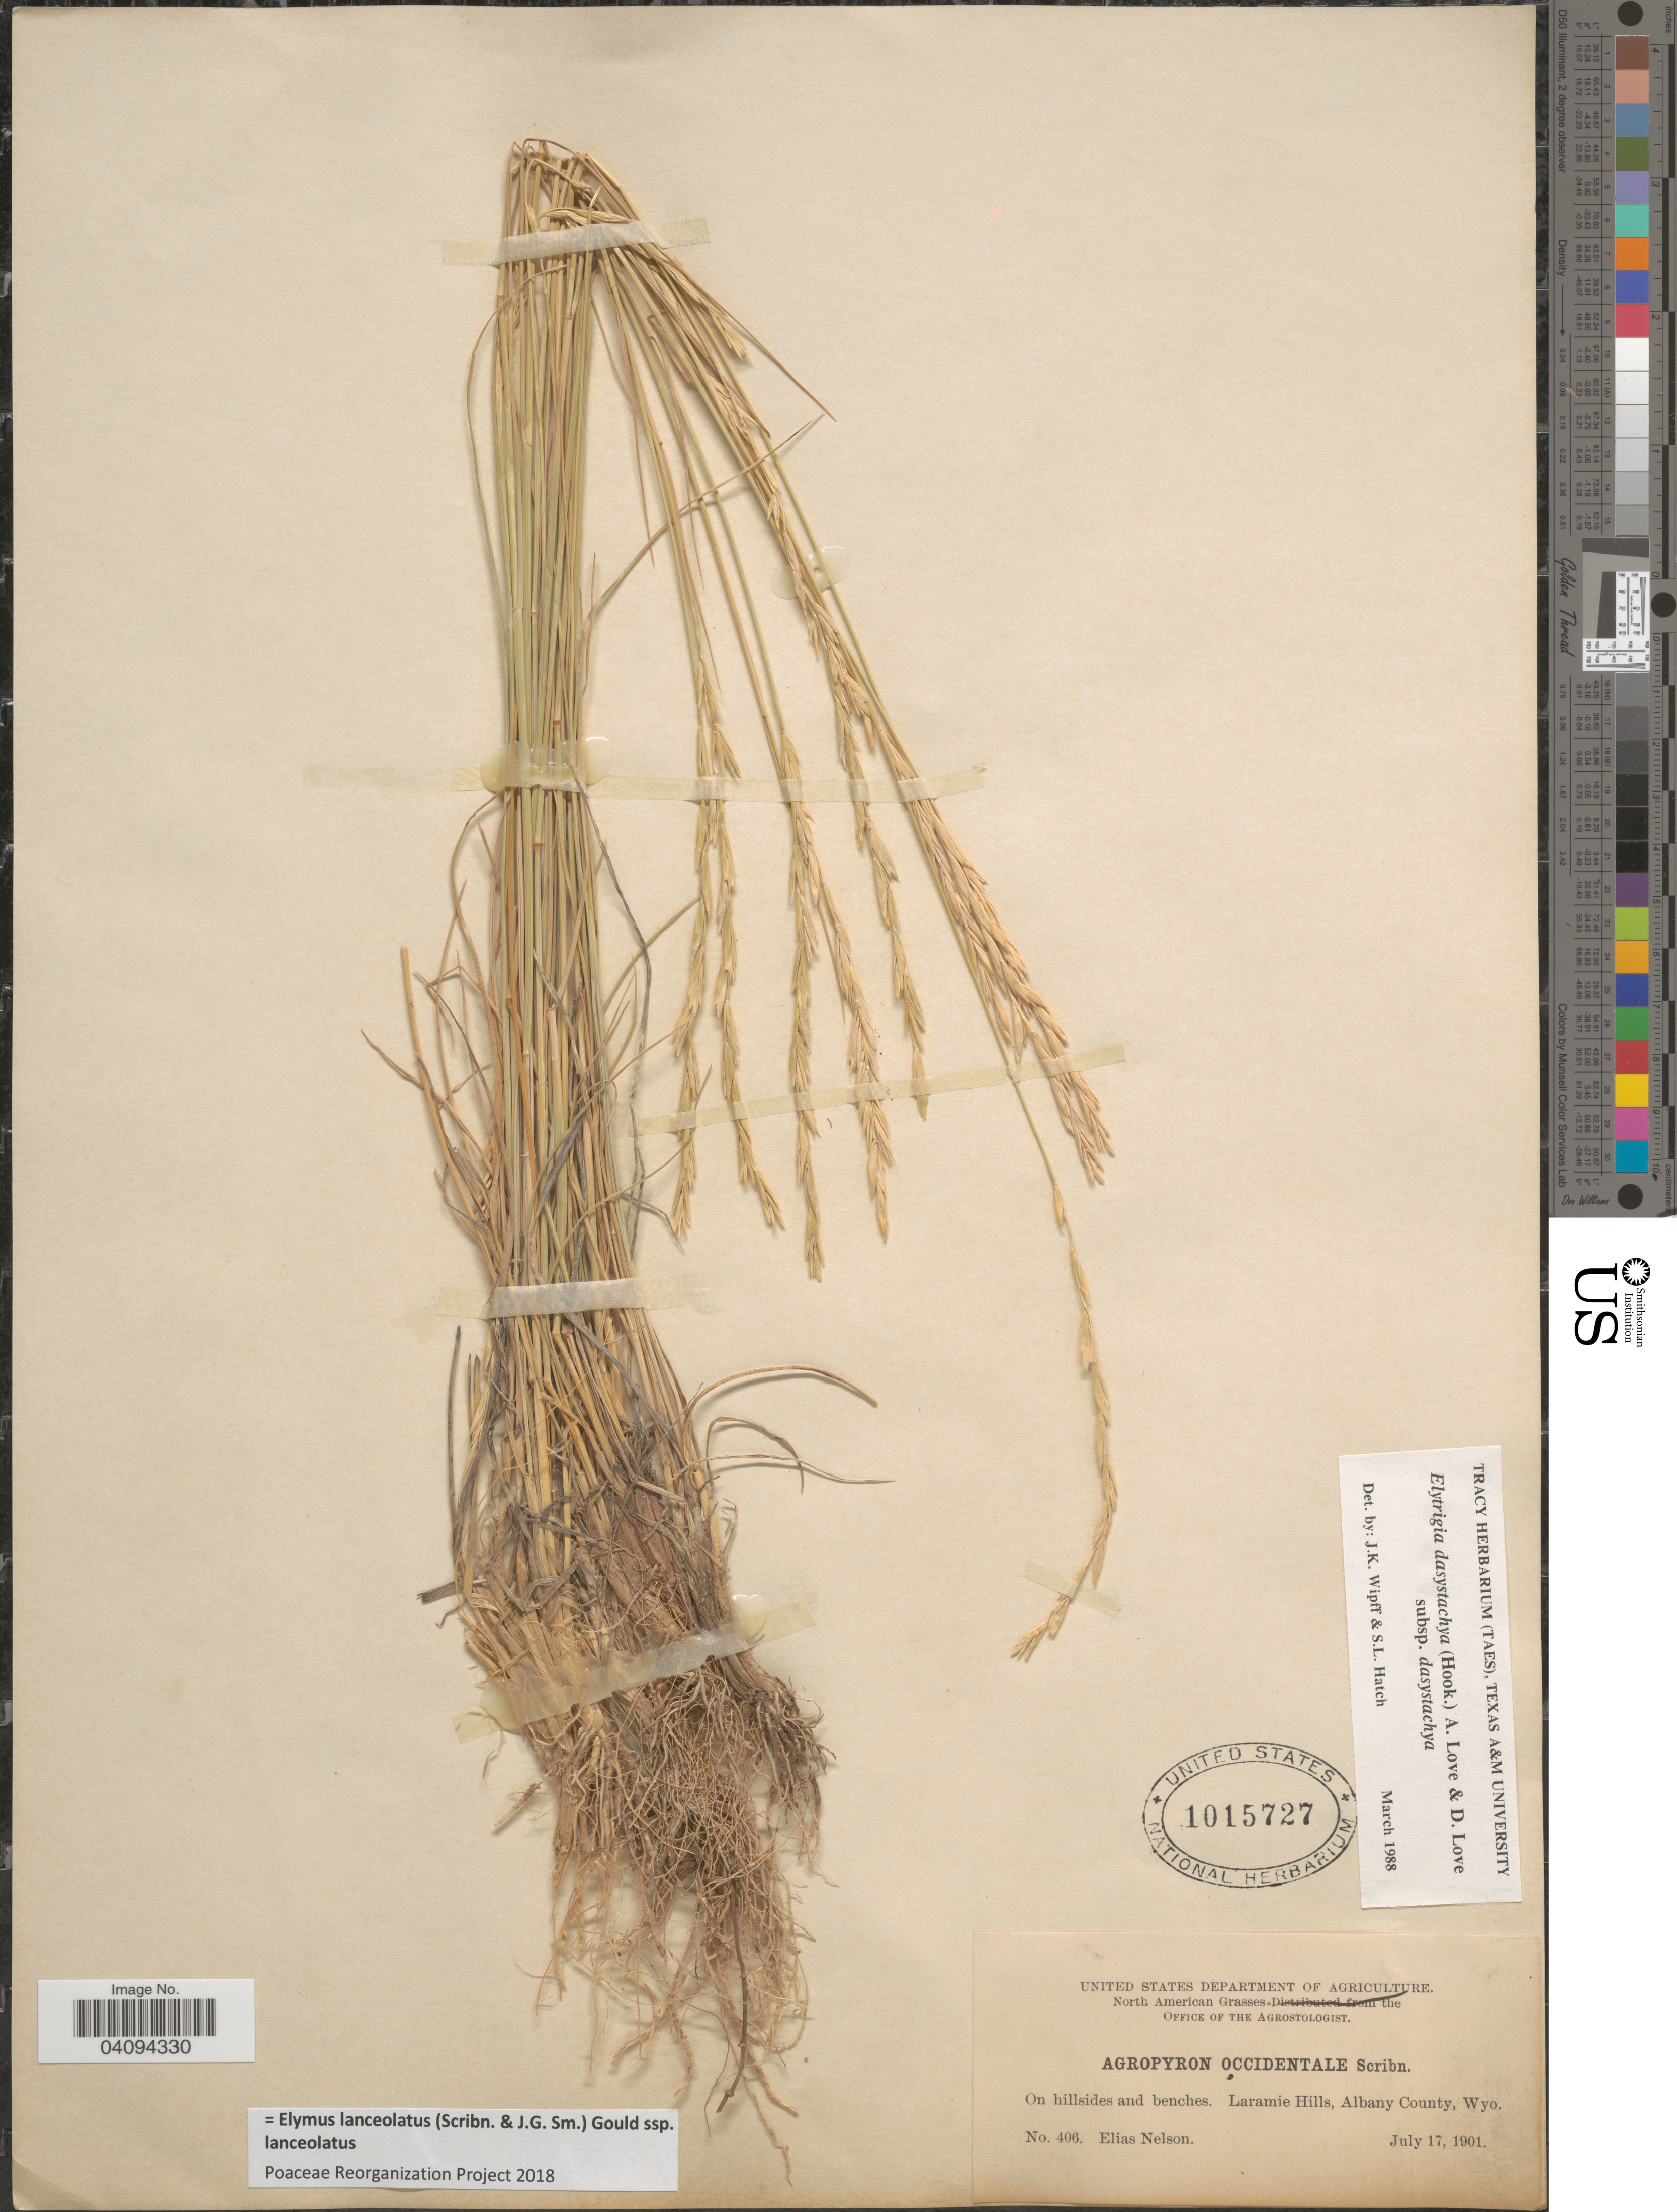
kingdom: Plantae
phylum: Tracheophyta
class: Liliopsida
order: Poales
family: Poaceae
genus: Elymus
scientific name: Elymus lanceolatus subsp. lanceolatus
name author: (Scribn. & J.G. Sm.) Gould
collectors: E. Nelson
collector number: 406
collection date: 1901-07-17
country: United States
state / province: Wyoming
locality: On hillside and benches. Laramie Hills, Albany County.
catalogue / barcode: US 1015727